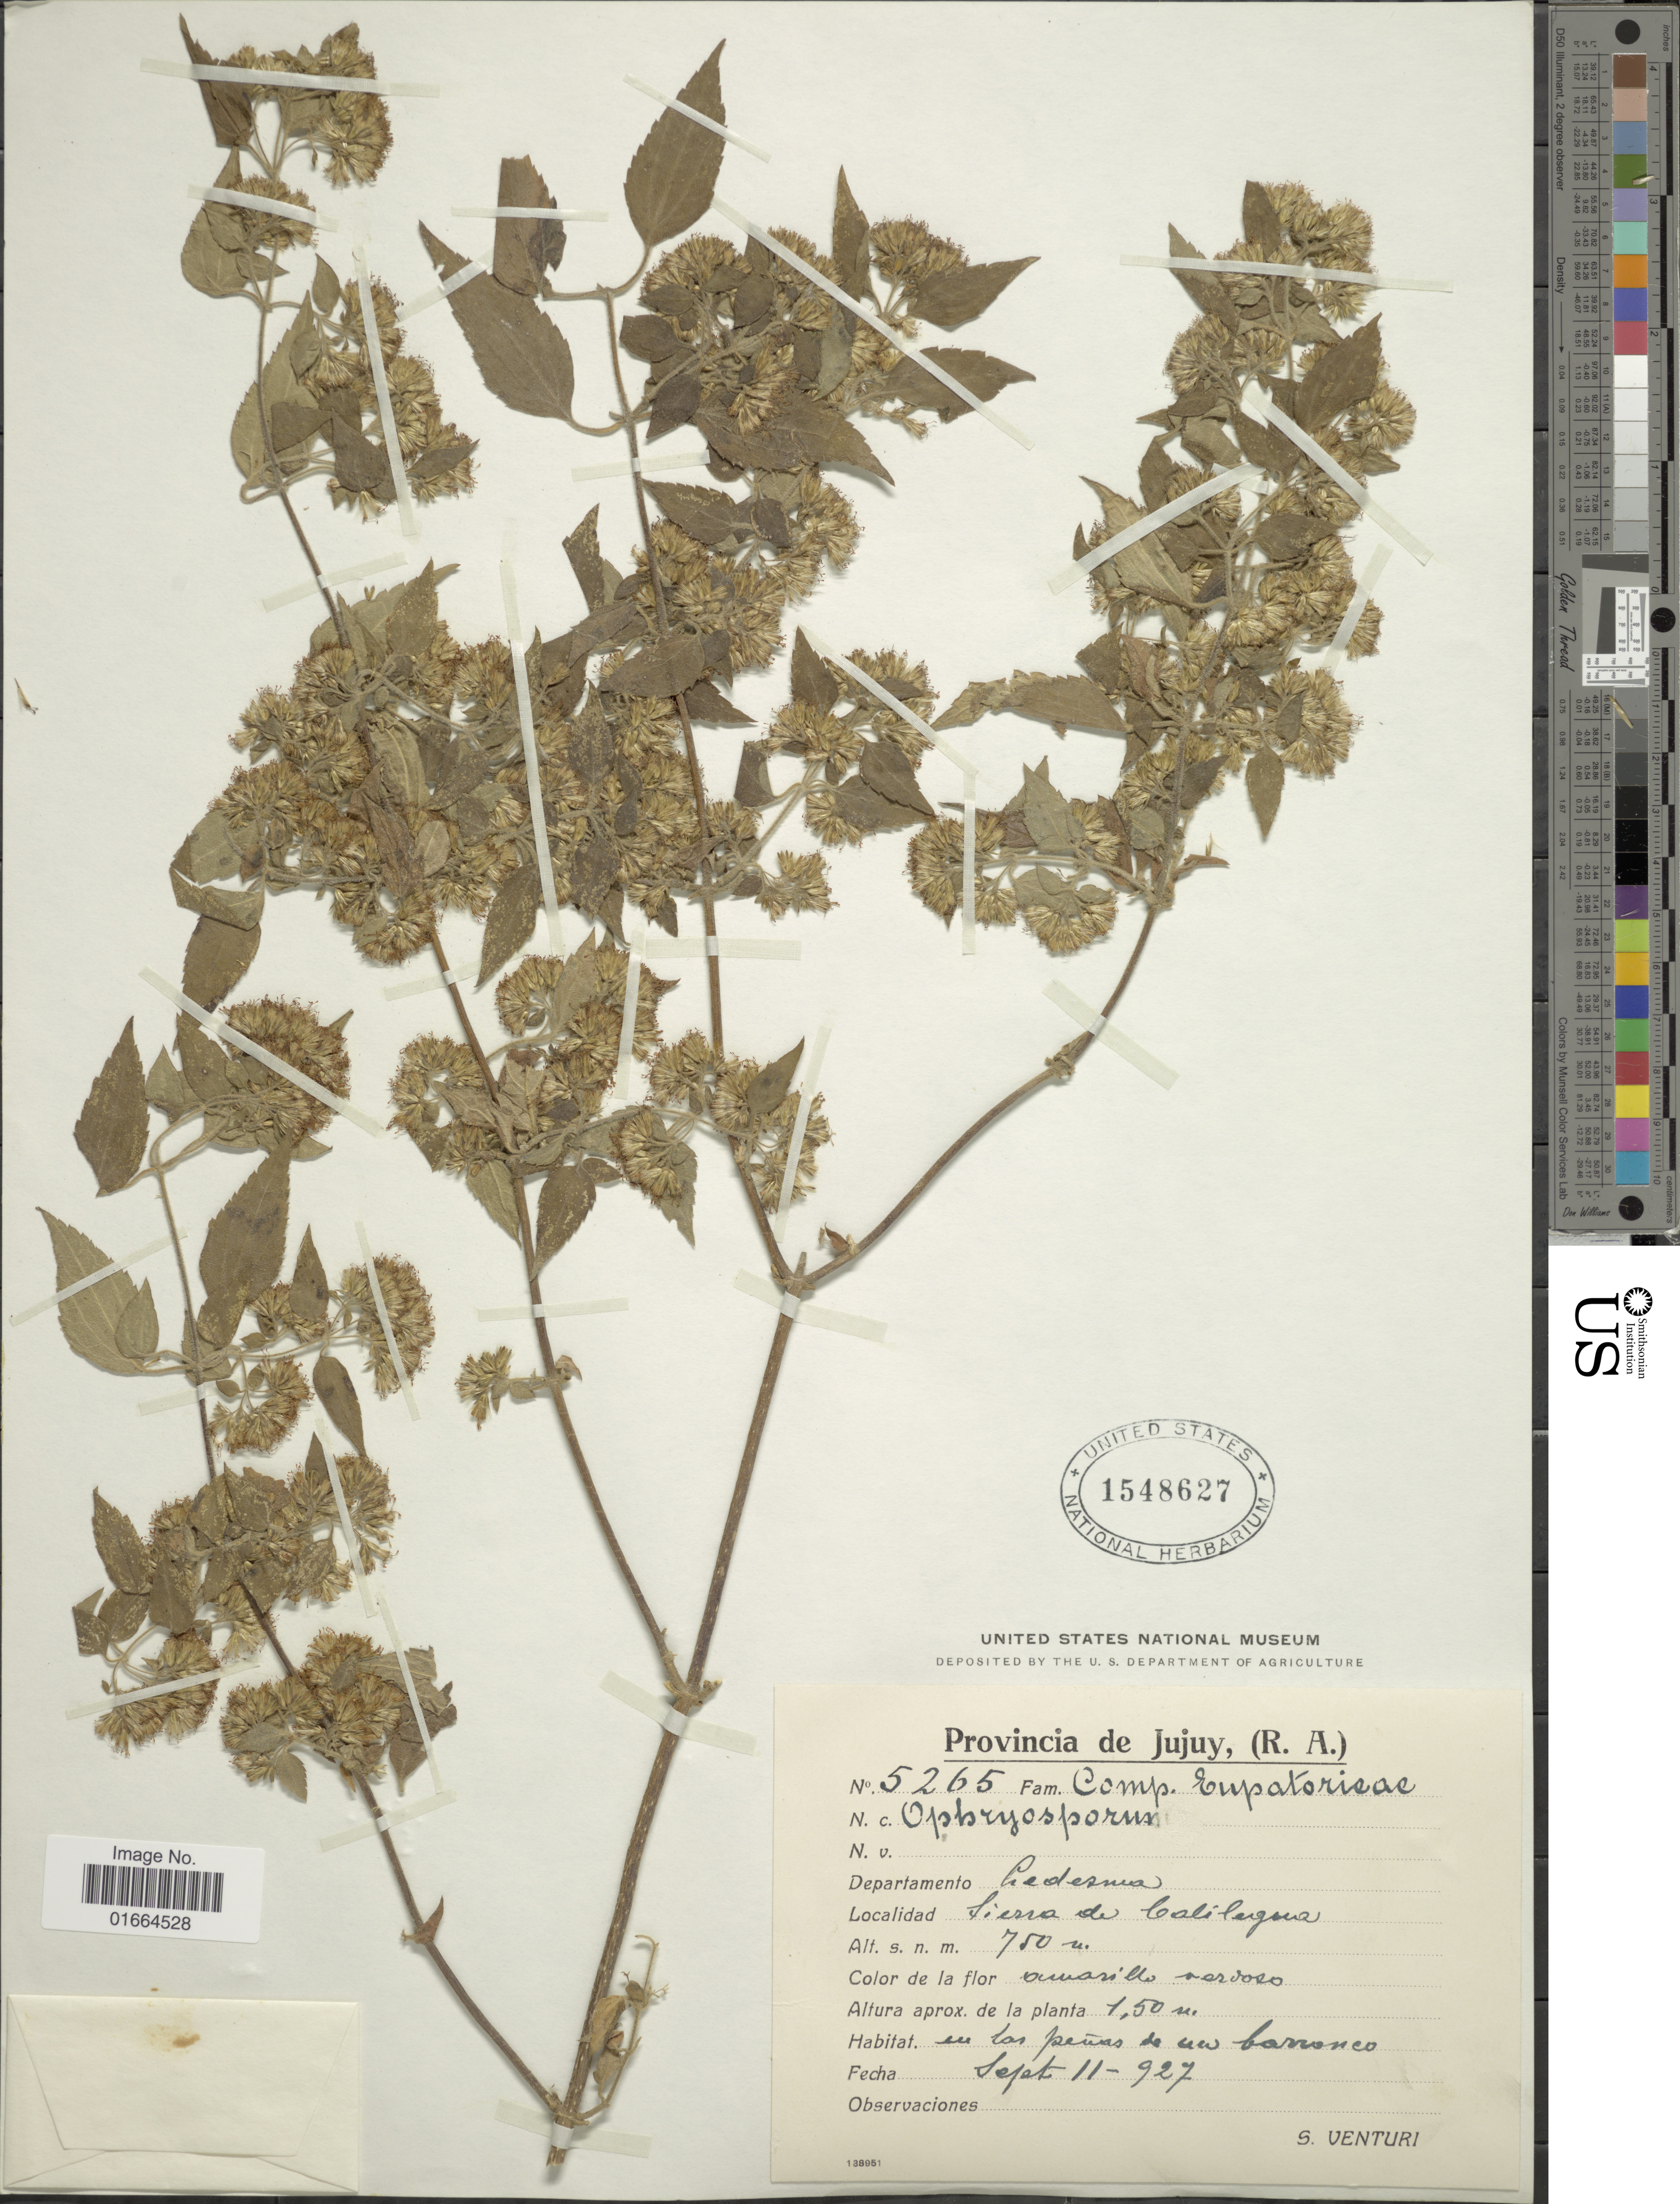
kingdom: Plantae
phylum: Tracheophyta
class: Magnoliopsida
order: Asterales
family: Asteraceae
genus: Ophryosporus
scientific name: Ophryosporus axilliflorus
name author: (Griseb.) Hieron.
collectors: S. Venturi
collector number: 5265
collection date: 1927-09-11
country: Argentina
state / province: Jujuy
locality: Provincia de Jujuy, (R. A.) Departamento Ledesma, Sierra de Calilegua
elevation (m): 750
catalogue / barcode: US 1548627